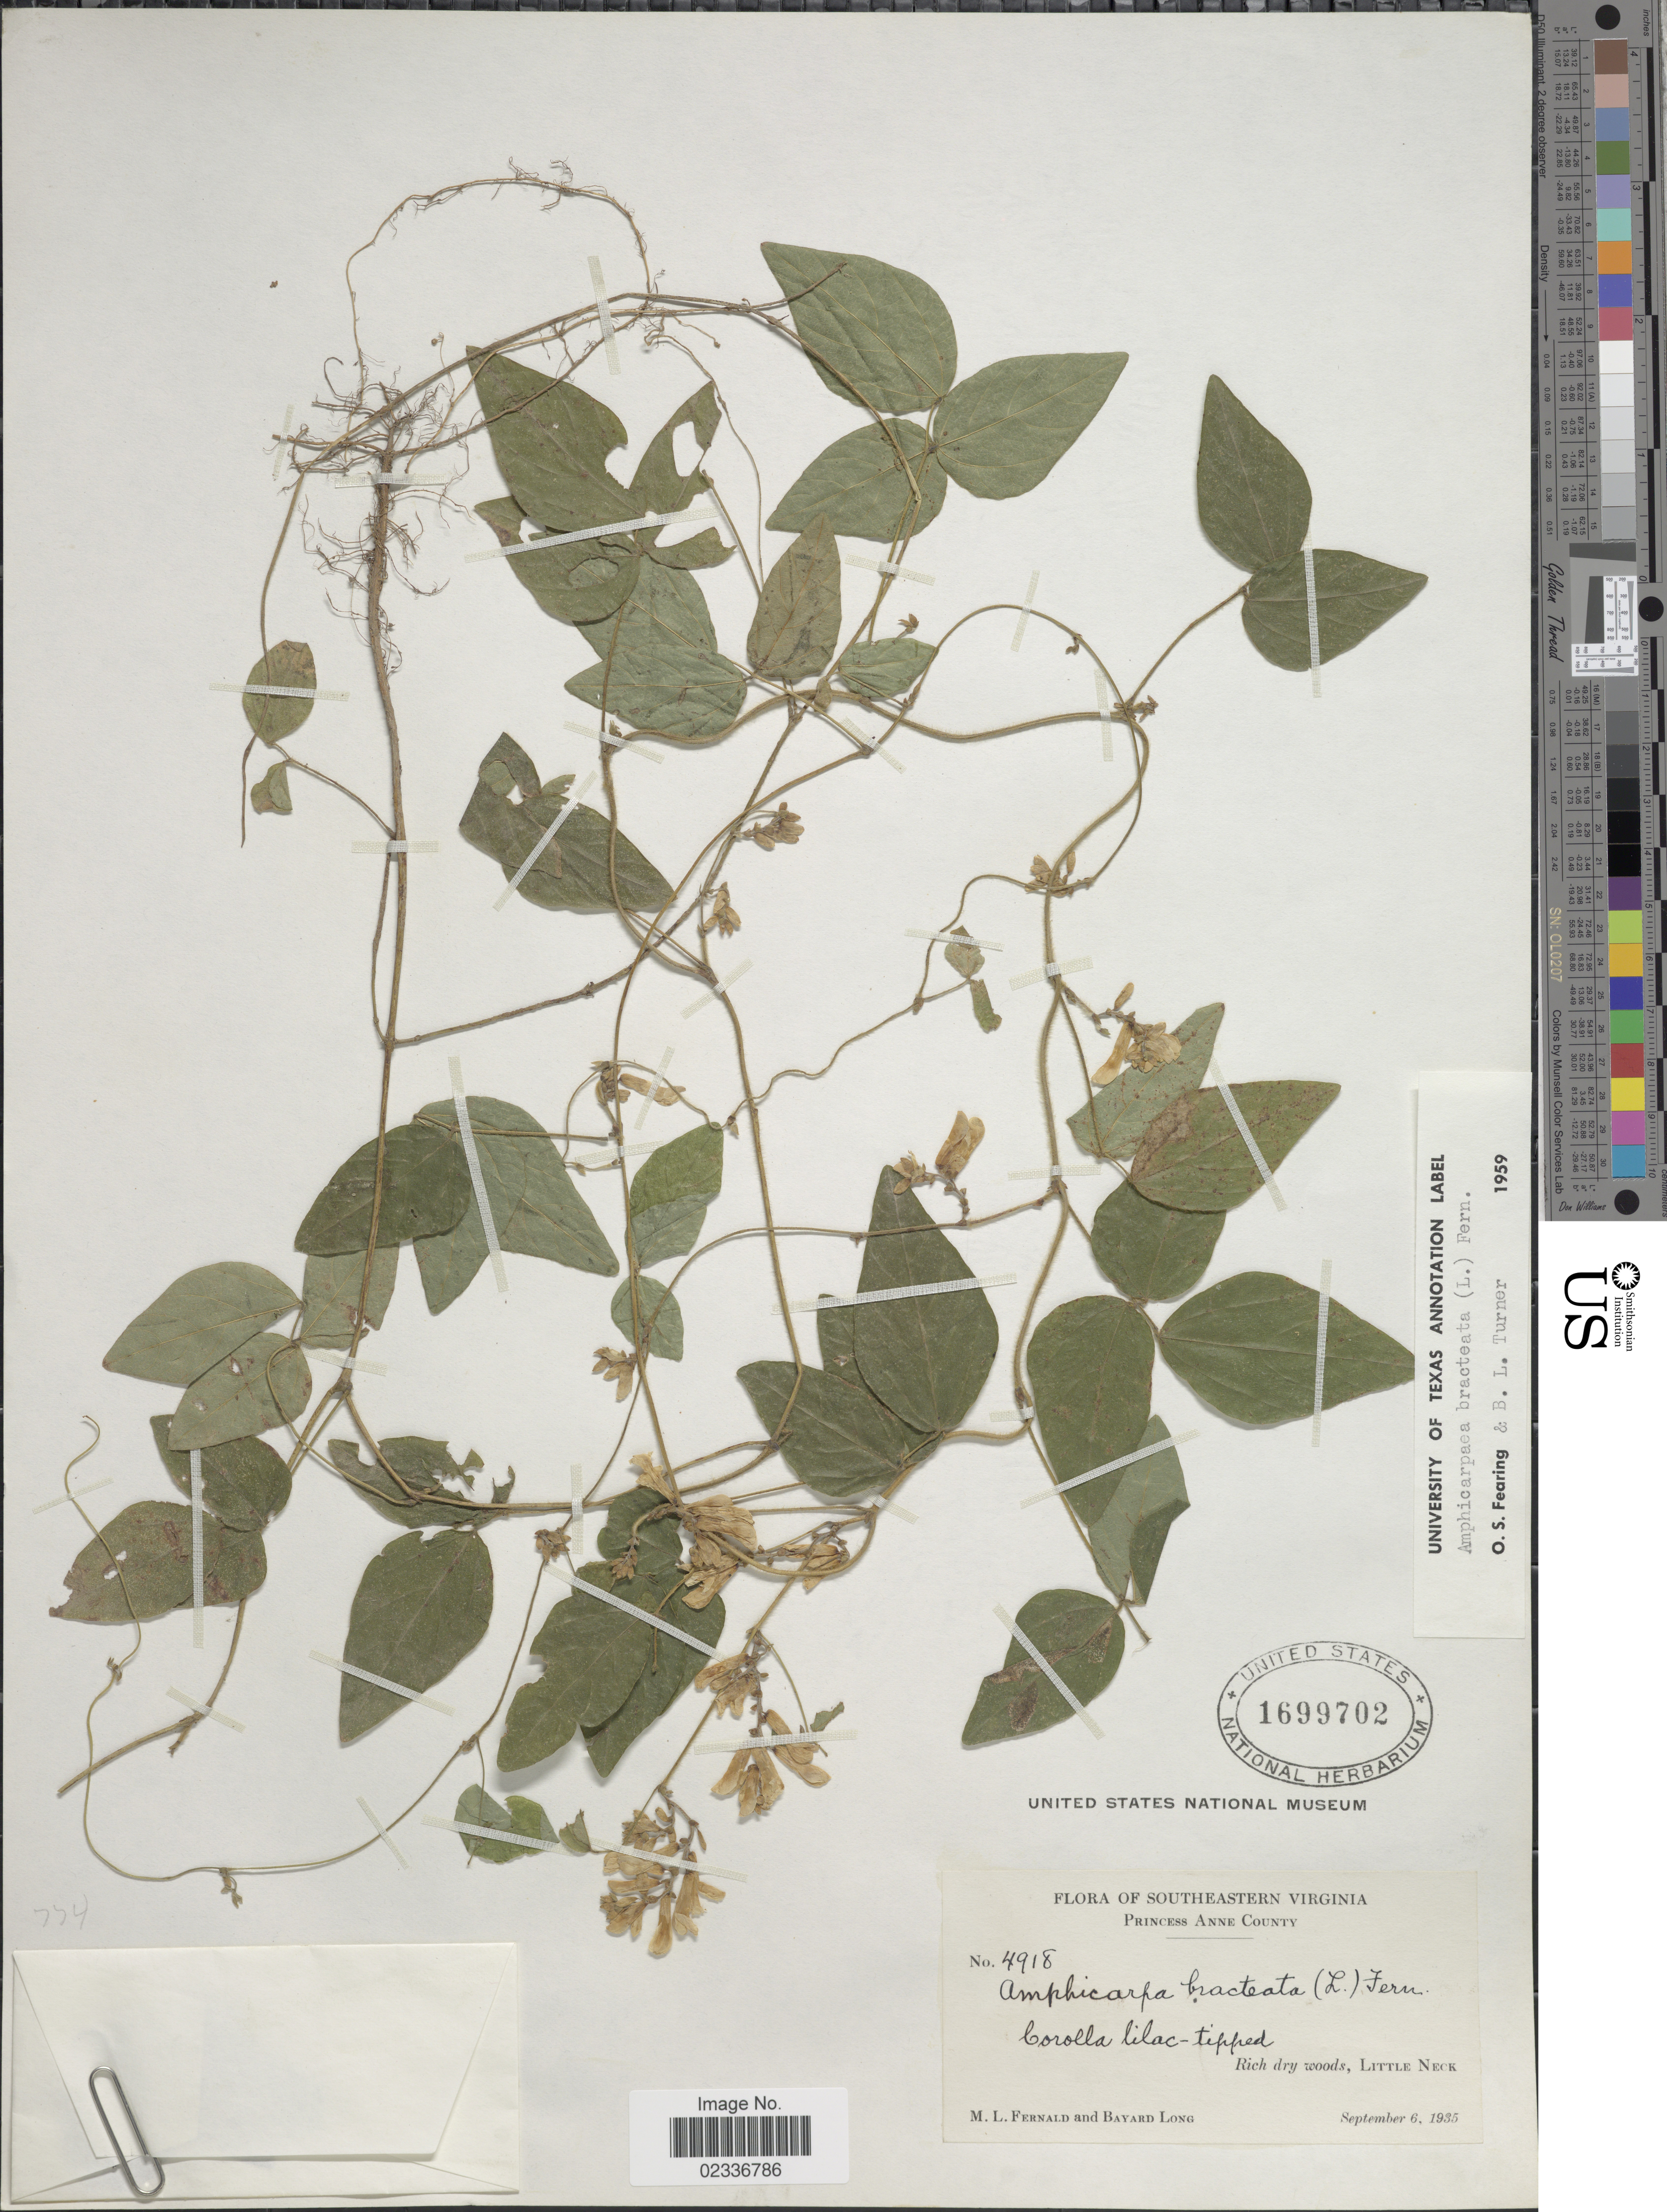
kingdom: Plantae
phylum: Tracheophyta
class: Magnoliopsida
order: Fabales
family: Fabaceae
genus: Amphicarpaea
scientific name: Amphicarpaea bracteata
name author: (L.) Fernald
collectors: M. L. Fernald & B. Long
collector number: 4918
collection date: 1935-09-06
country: United States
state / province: Virginia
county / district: City of Virginia Beach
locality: Southeastern Virginia, Princess Anne (=historic county name) County, rich dry woods, Little Neck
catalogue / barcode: US 1699702